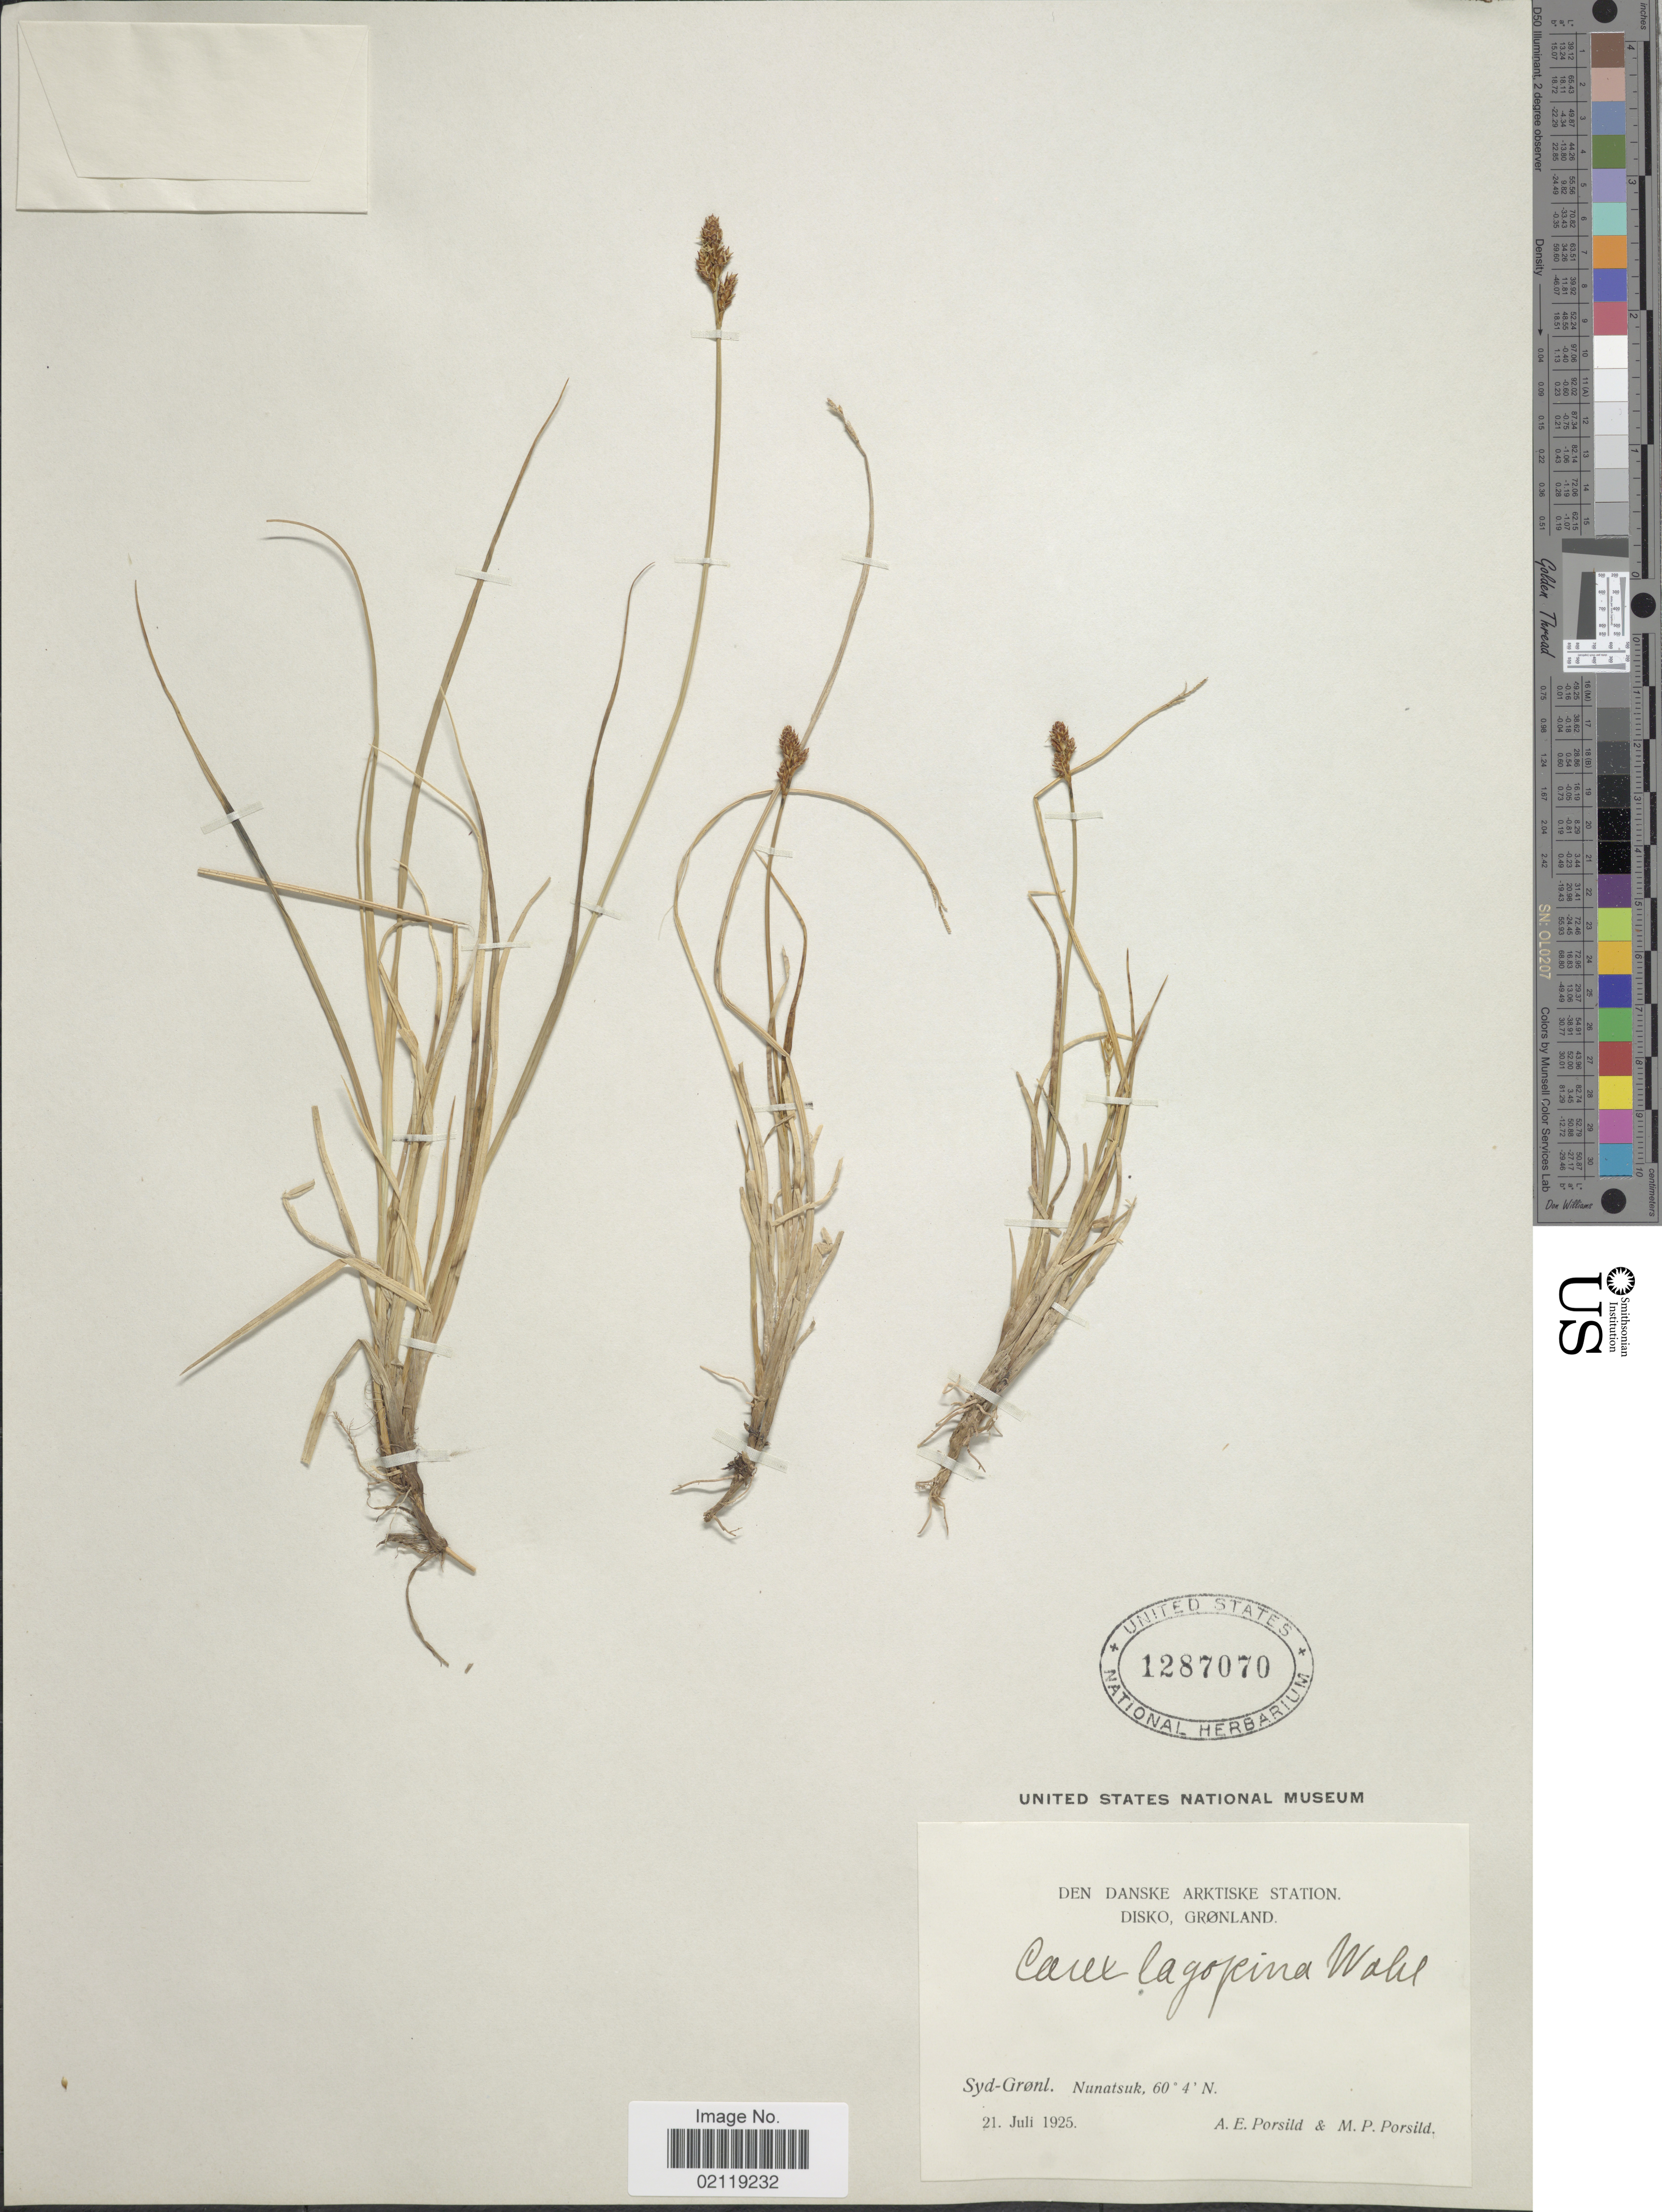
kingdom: Plantae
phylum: Tracheophyta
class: Liliopsida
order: Poales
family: Cyperaceae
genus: Carex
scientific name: Carex lachenalii subsp. lachenalii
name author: Schkuhr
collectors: A. E. Porsild & M. P. Porsild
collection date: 1925-07-21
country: Greenland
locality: Den Danske Arktiske Station. Disko, Gronland. Syd-Gronl. Nunatsuk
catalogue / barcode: US 1287070